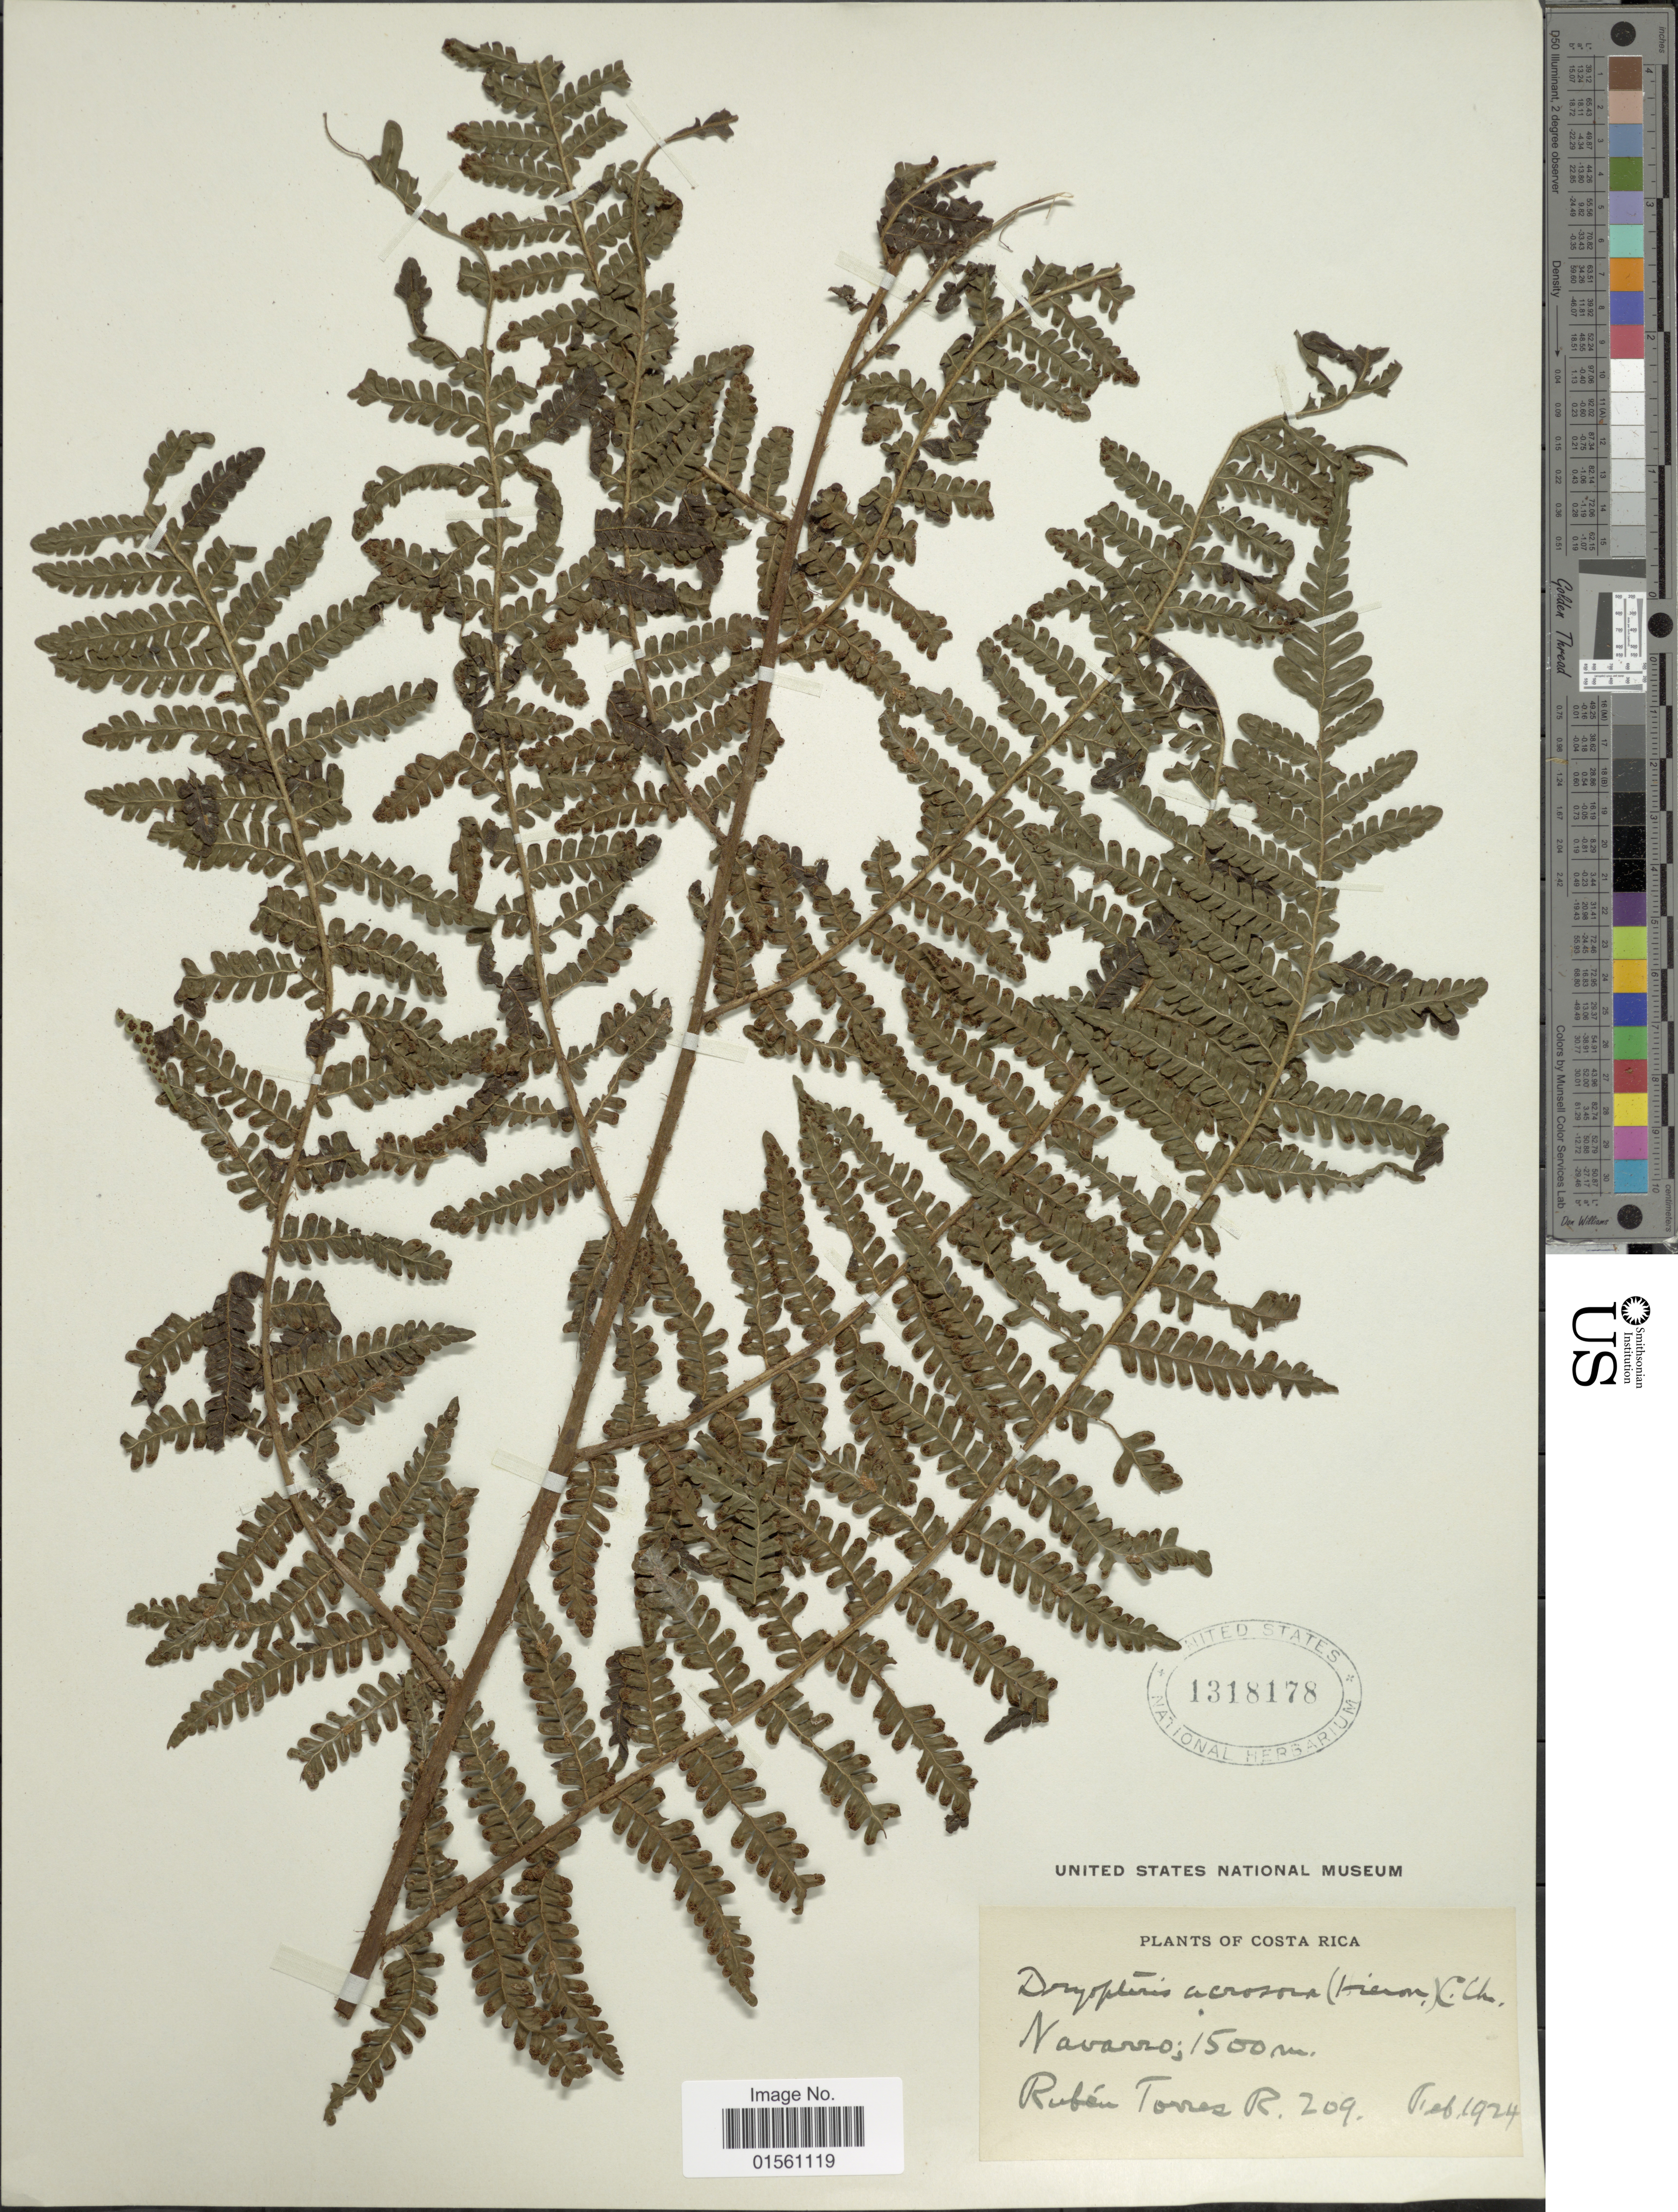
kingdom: Plantae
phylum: Tracheophyta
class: Polypodiopsida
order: Polypodiales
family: Dryopteridaceae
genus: Megalastrum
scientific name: Megalastrum acrosorum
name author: (Hieron.) A.R. Sm. & R.C. Moran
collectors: R. Torres Rojas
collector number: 209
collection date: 1924-02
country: Costa Rica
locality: Navarro.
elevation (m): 1500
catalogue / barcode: US 1318178